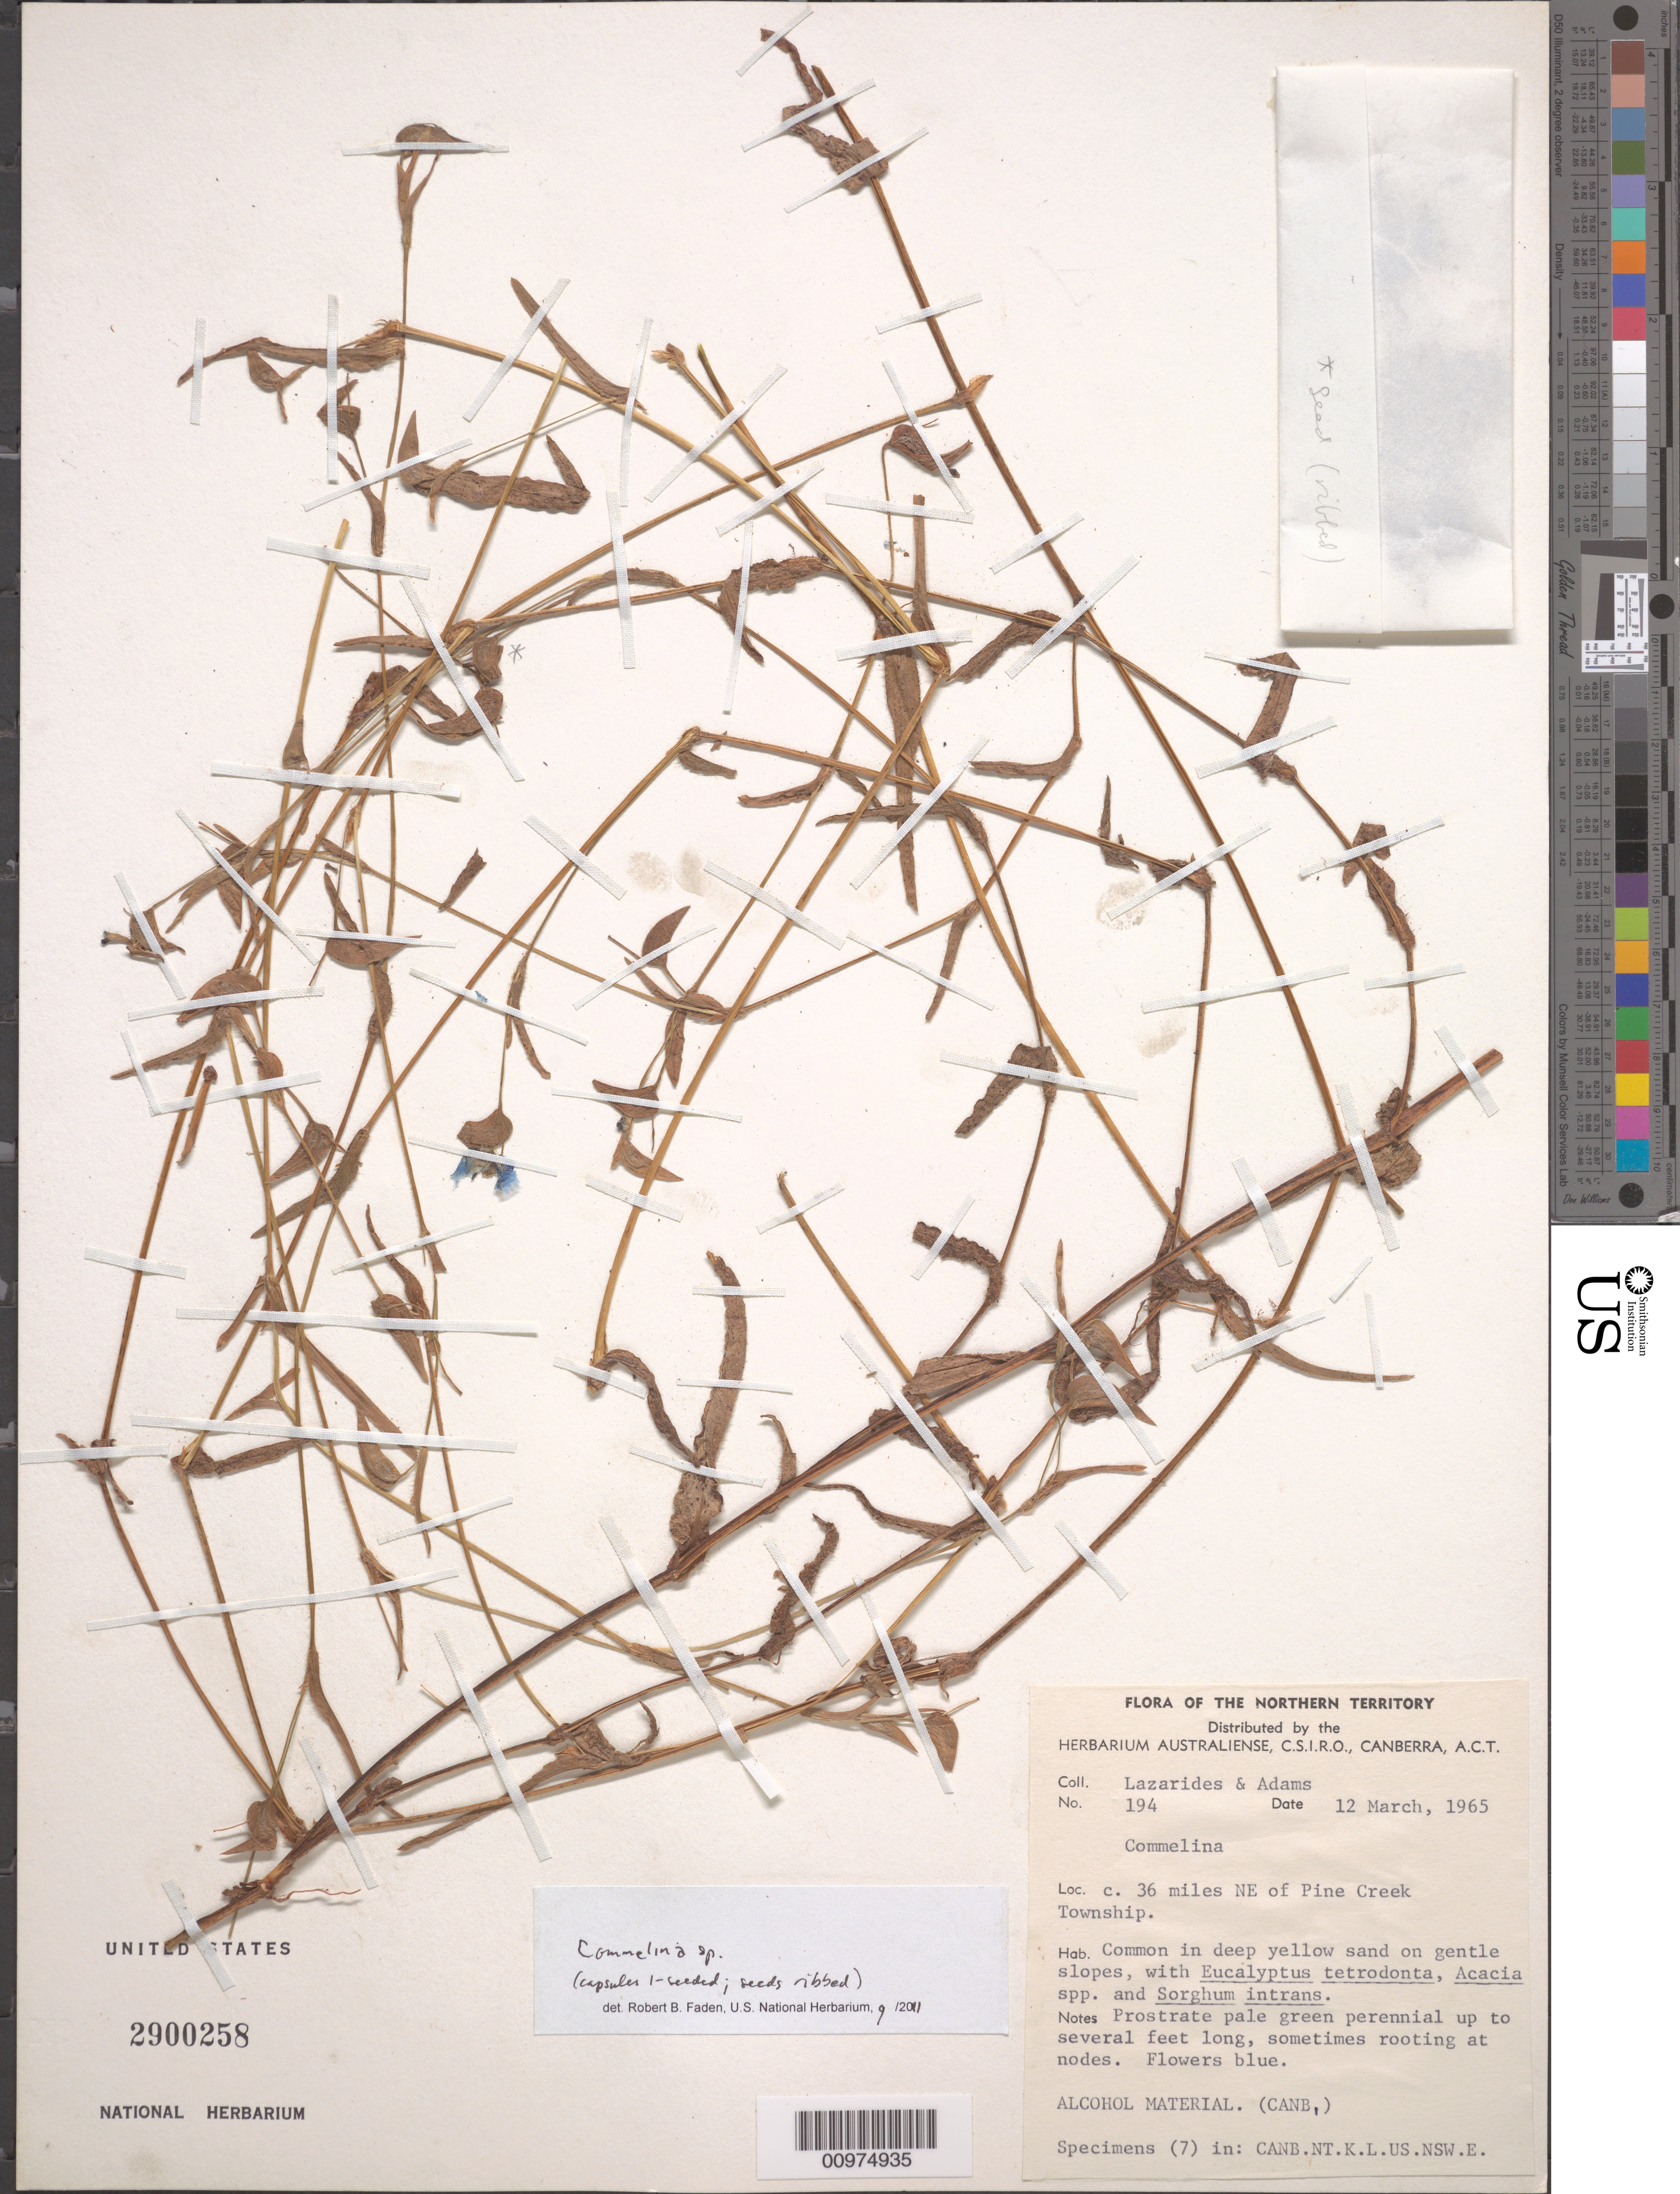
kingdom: Plantae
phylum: Tracheophyta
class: Liliopsida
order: Commelinales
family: Commelinaceae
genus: Commelina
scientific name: Commelina sp.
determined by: Faden, Robert B., (US), Smithsonian Institution - National Museum of Natural History (UNITED STATES)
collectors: M. Lazarides & Adams, --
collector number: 194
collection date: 1965-03-12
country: Australia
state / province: Northern Territory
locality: c. 36 miles NE of Pine Creek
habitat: Common in deep yellow sand on gentle slopes, with Eucalyptus tetrodonta, Acacia spp. and Sorghum intrtans.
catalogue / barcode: US 2900258